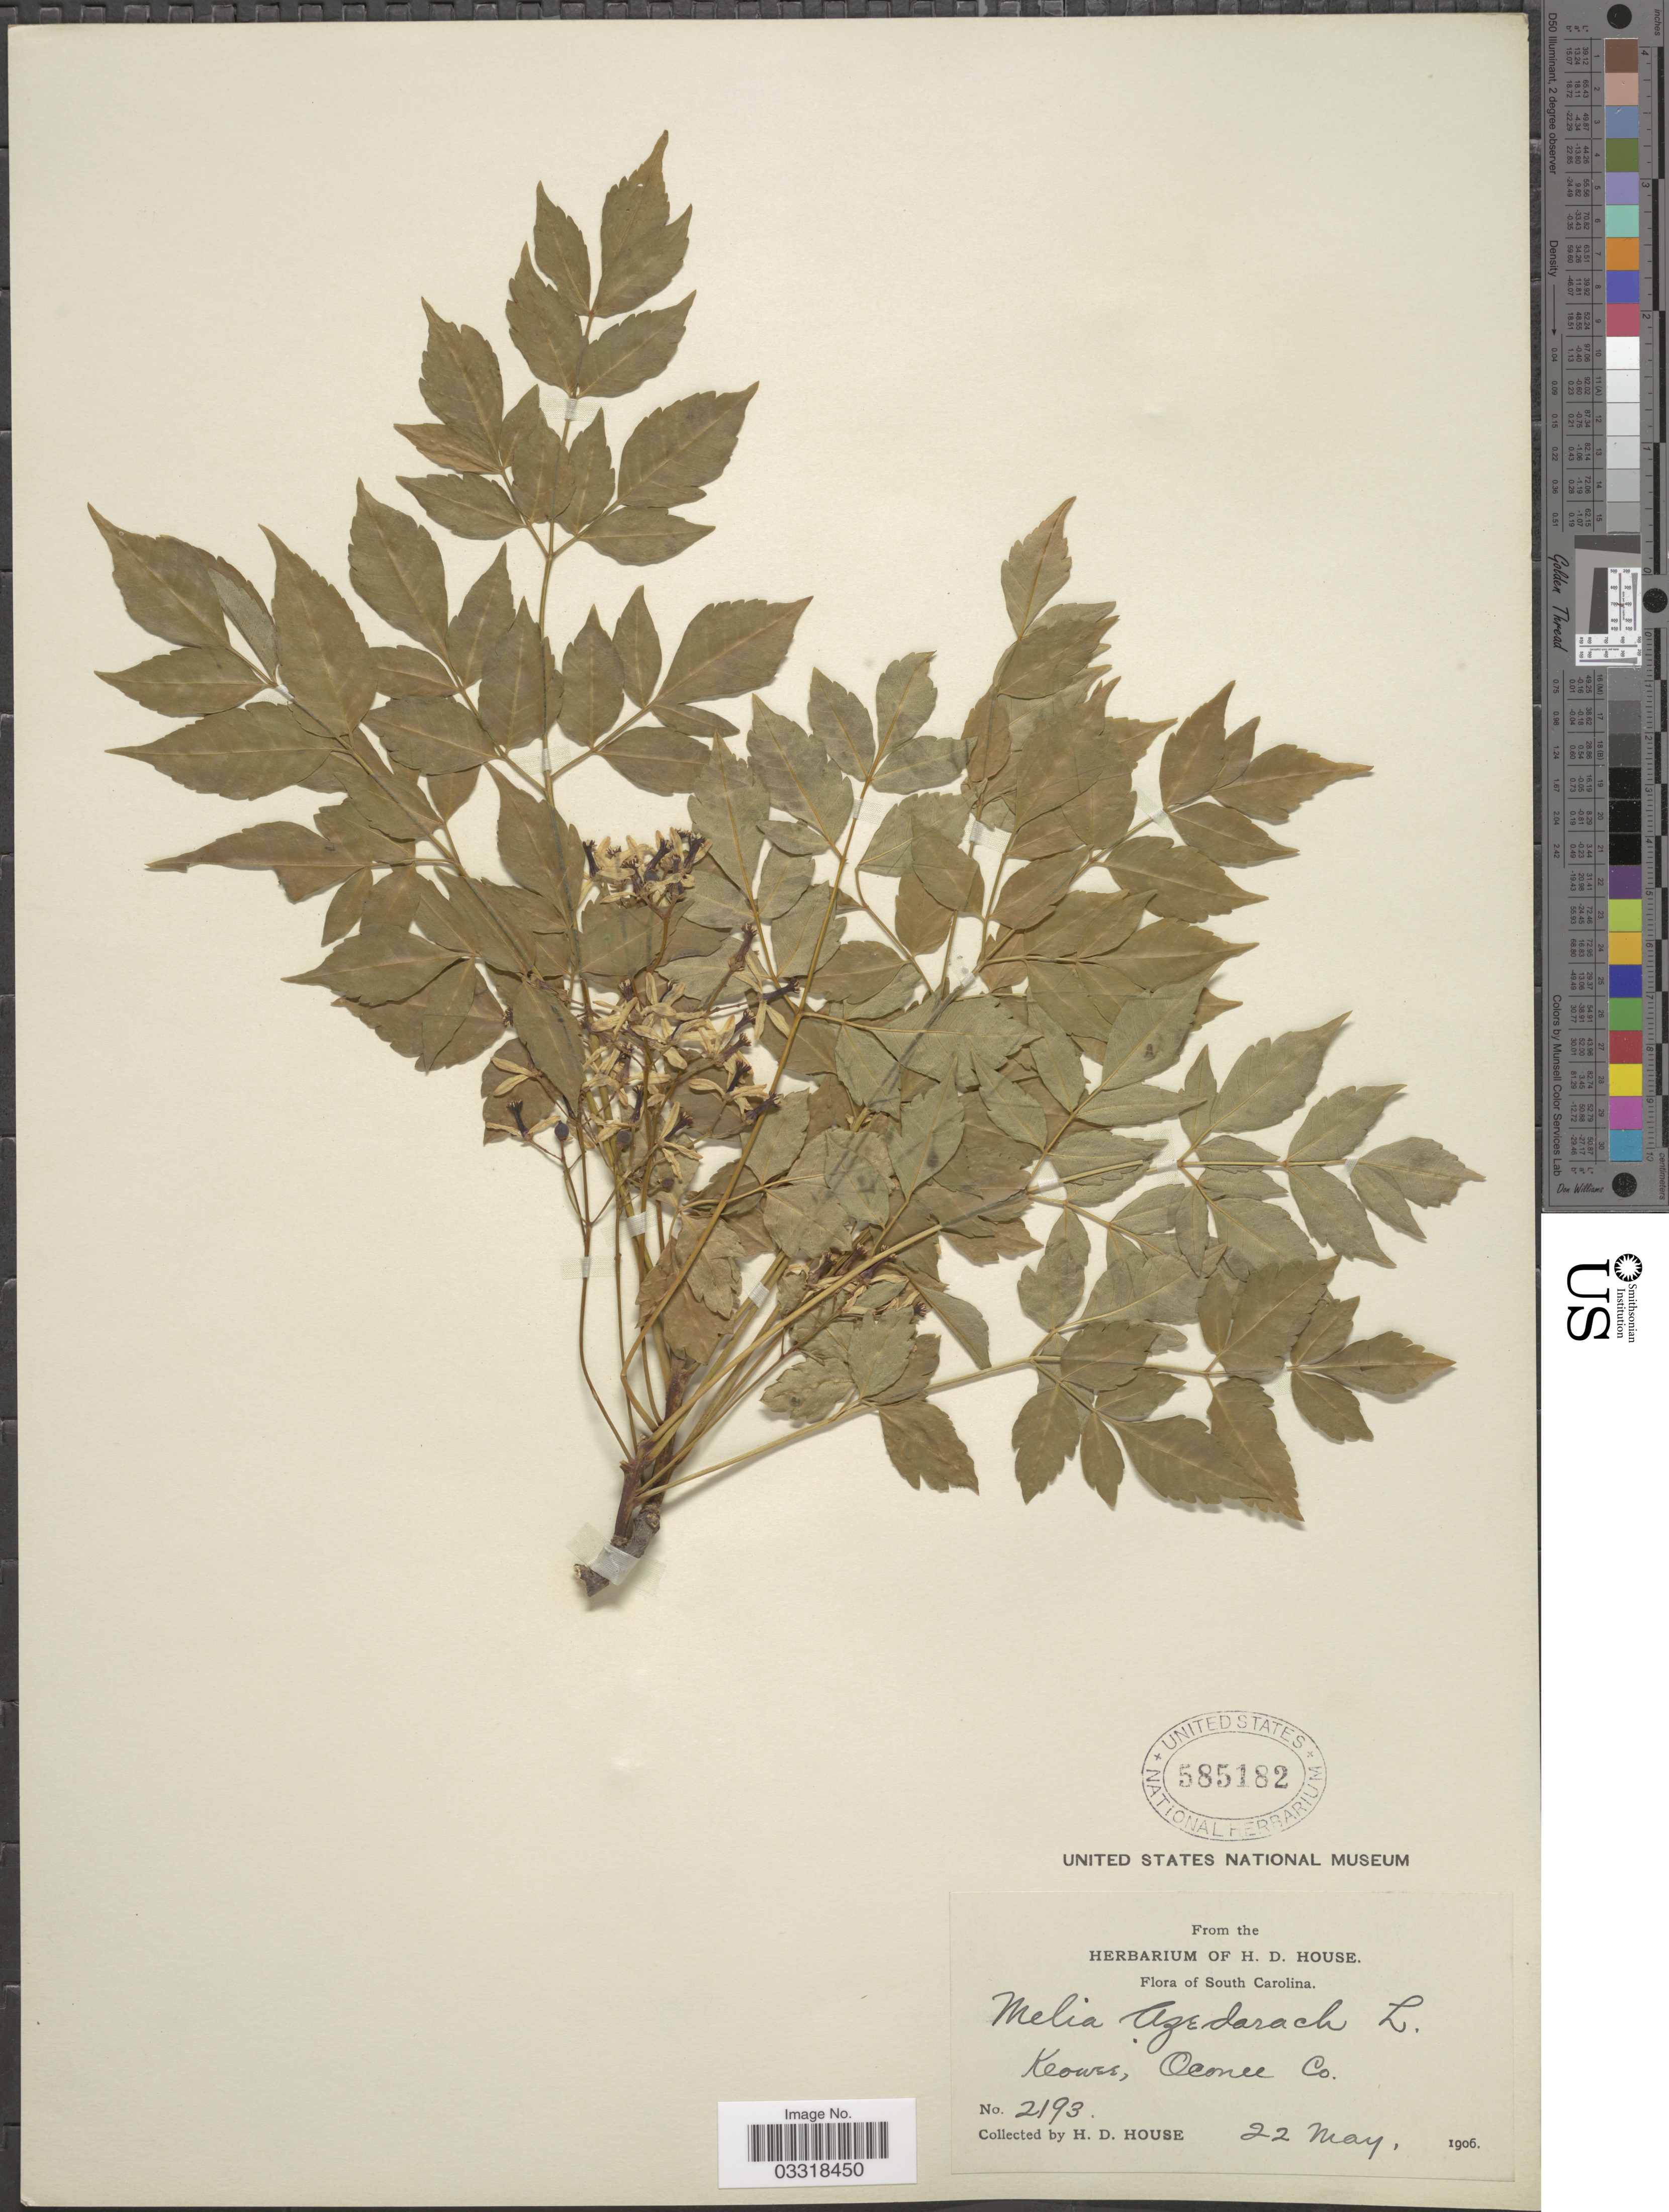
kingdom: Plantae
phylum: Tracheophyta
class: Magnoliopsida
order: Sapindales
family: Meliaceae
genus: Melia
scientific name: Melia azedarach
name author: L.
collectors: H. D. House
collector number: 2193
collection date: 1906-05-22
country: United States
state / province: South Carolina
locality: Keowee, Oconee Co.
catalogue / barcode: US 585182